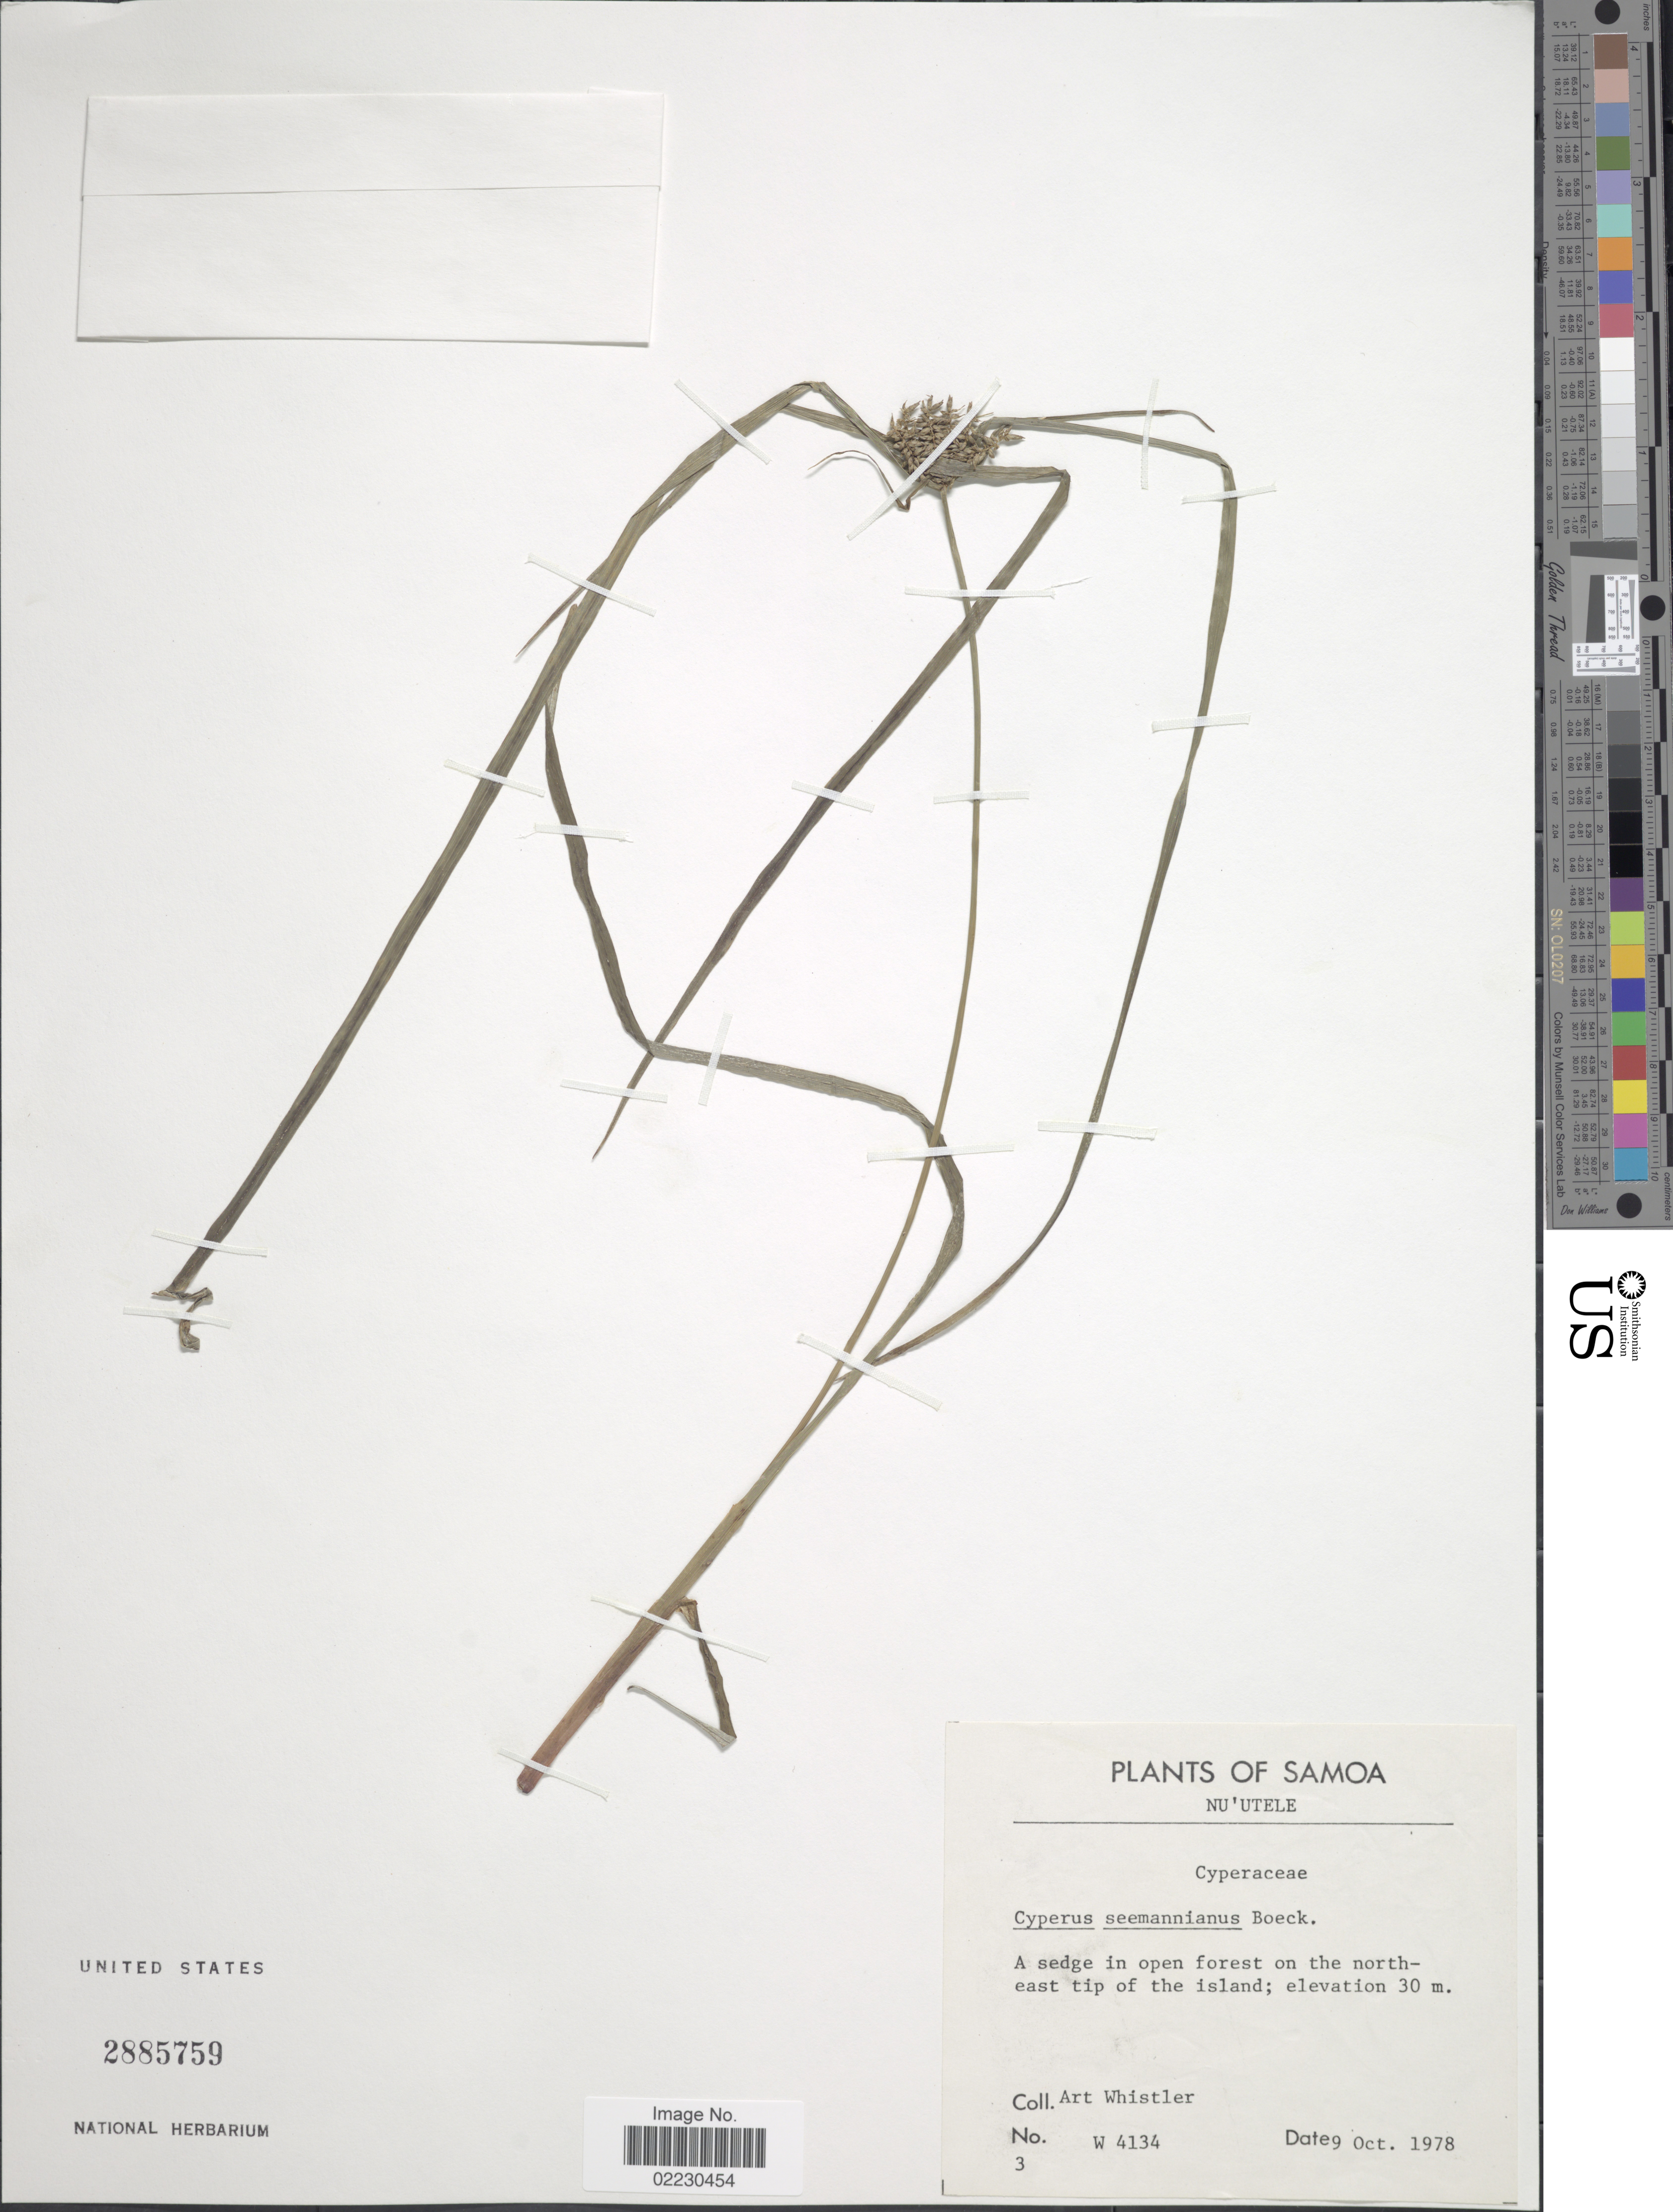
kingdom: Plantae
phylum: Tracheophyta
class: Liliopsida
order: Poales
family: Cyperaceae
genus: Cyperus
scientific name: Cyperus seemannianus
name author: Boeckeler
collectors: A. Whistler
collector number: W 4134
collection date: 1978-10-09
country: Samoa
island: Nu'utele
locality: On the northeast tip of the island.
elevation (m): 30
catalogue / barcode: US 2885759